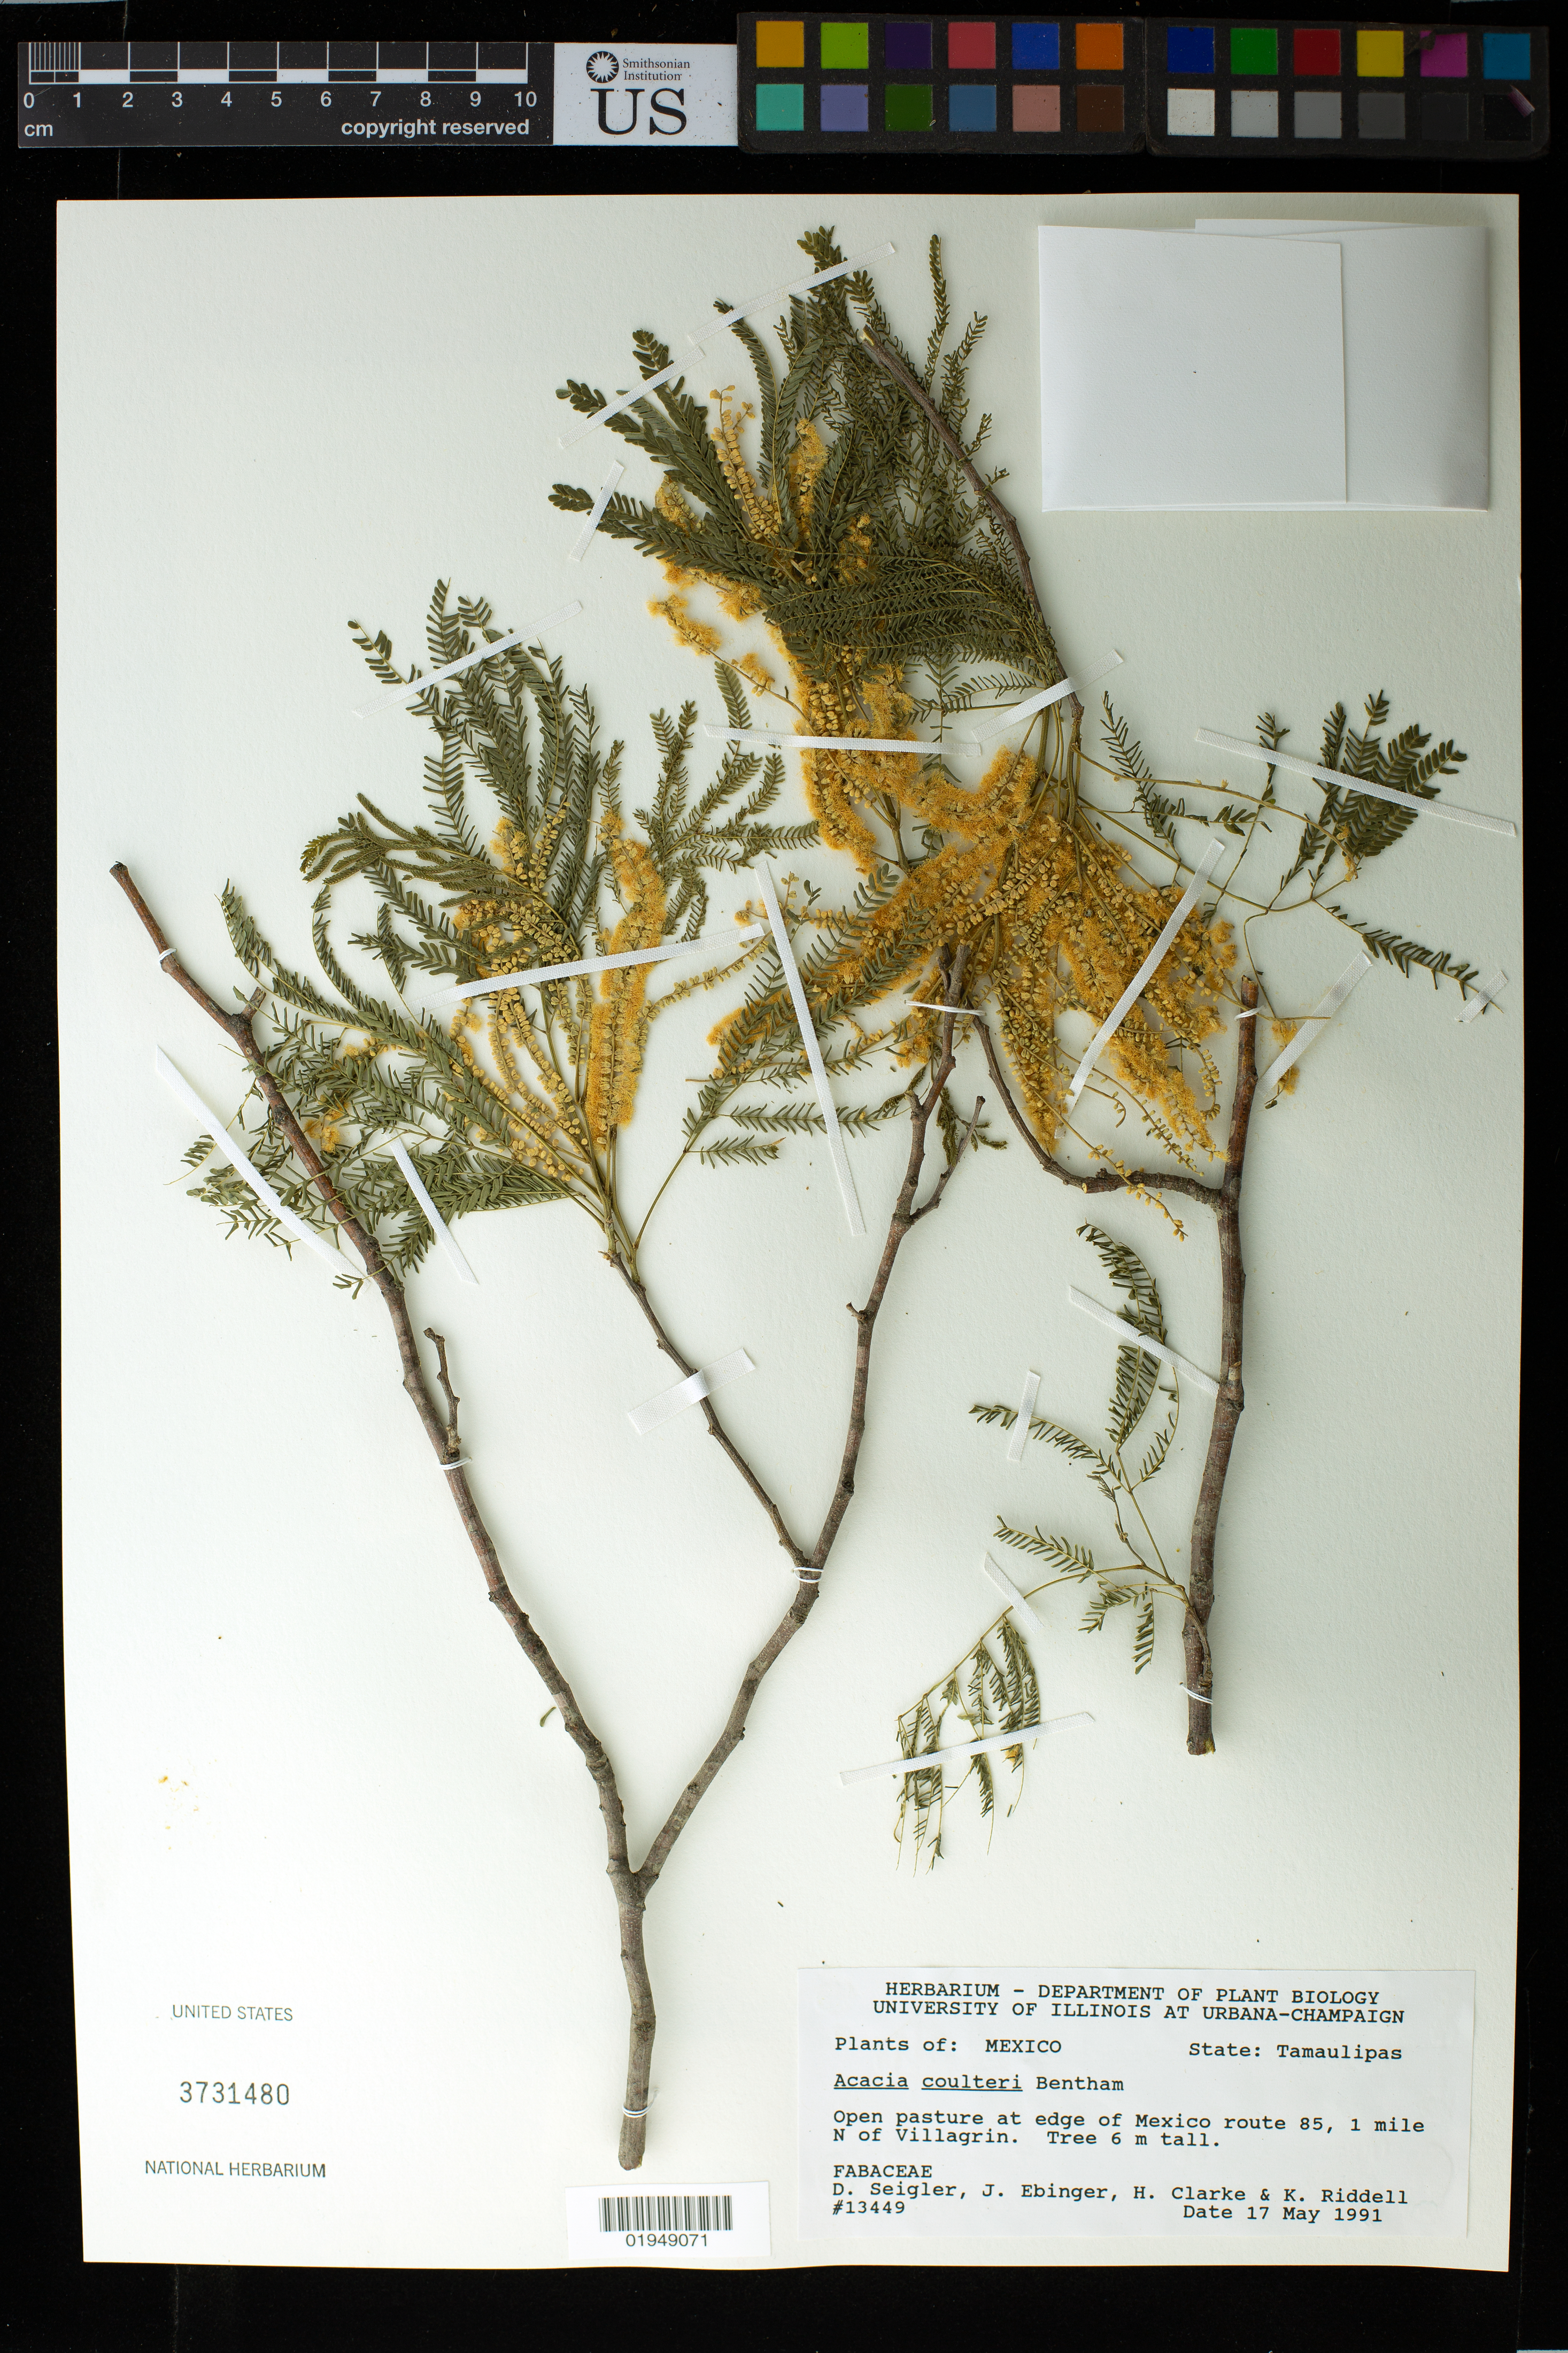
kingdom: Plantae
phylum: Tracheophyta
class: Magnoliopsida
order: Fabales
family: Fabaceae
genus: Mariosousa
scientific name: Mariosousa coulteri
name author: (Benth.) Seigler & Ebinger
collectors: D. Seigler, J. Ebinger, K. Clarke & K. Readel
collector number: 13293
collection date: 1991-05-17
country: Mexico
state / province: Tamaulipas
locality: edge of Mexico route 85, 5 miles S of Villagrán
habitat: Open pasture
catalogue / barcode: US 3731480